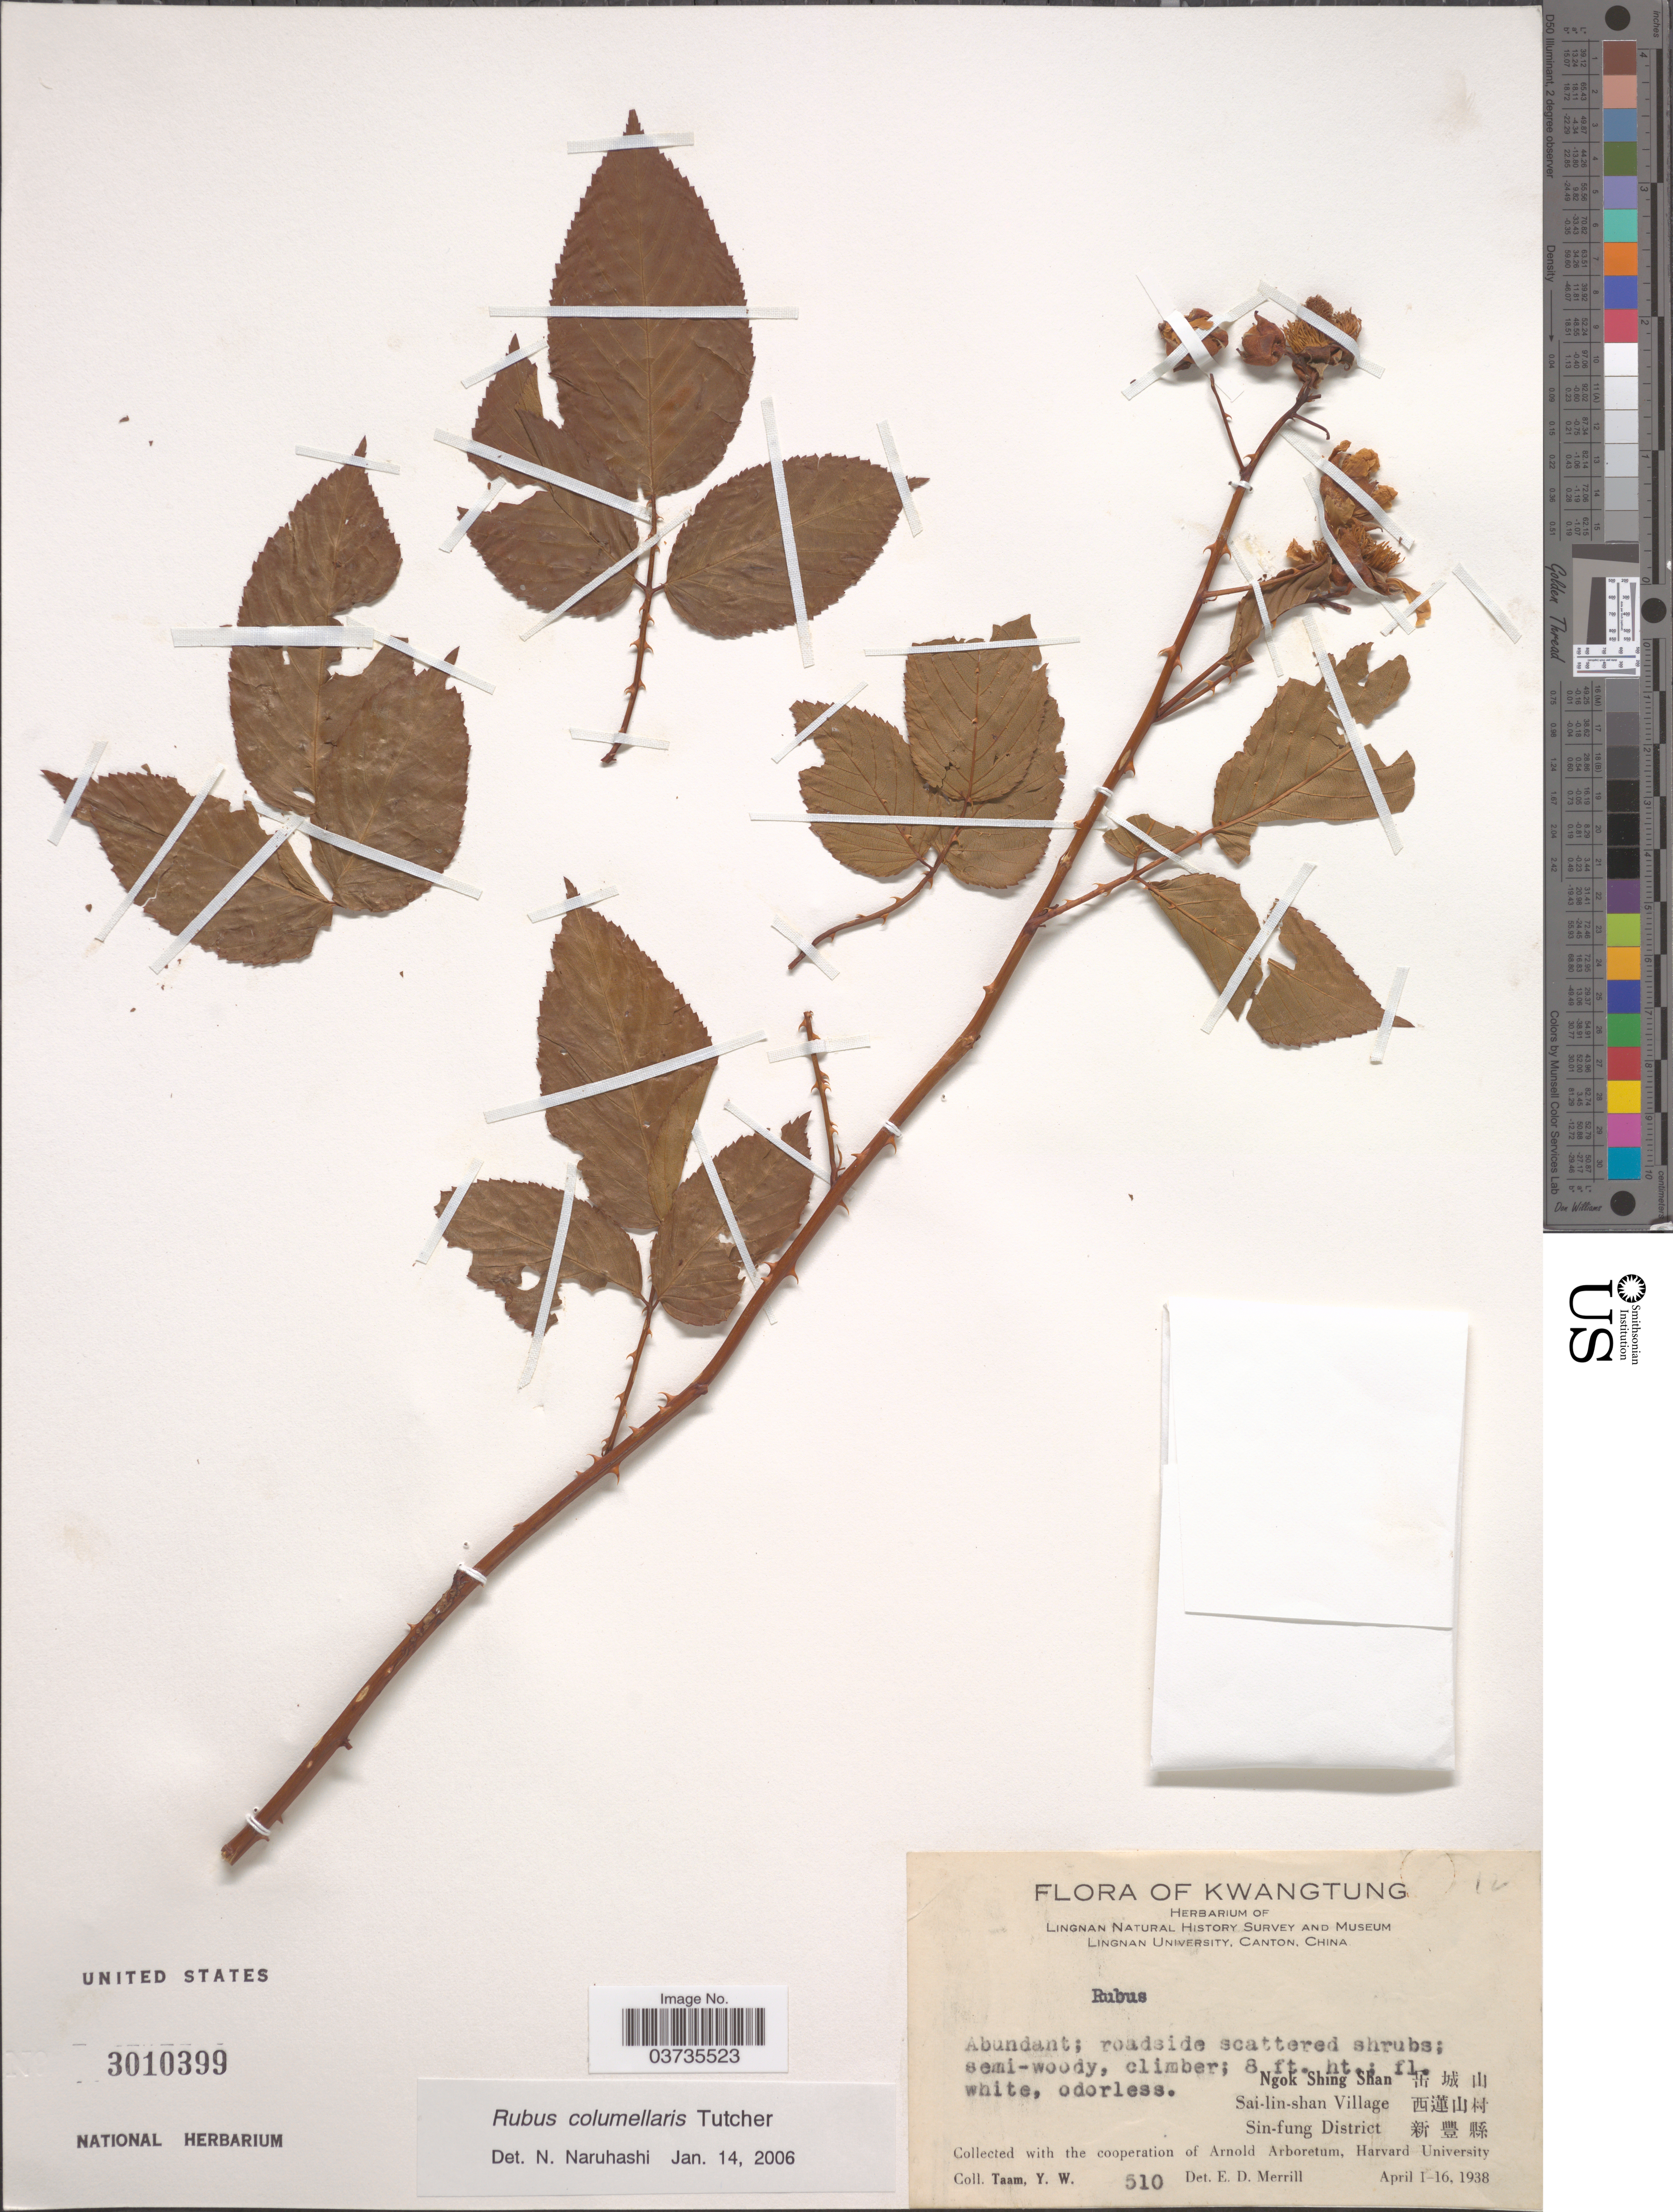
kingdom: Plantae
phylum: Tracheophyta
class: Magnoliopsida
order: Rosales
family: Rosaceae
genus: Rubus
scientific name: Rubus columellaris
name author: Tutcher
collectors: Y. W. Taam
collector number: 510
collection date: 1938-04-01/1938-04-16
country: China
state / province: Guangdong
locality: Kwangtung. Ngok Shing Shan X, Sai-lin-shan Village X, Sin-fung District X.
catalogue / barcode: US 3010399